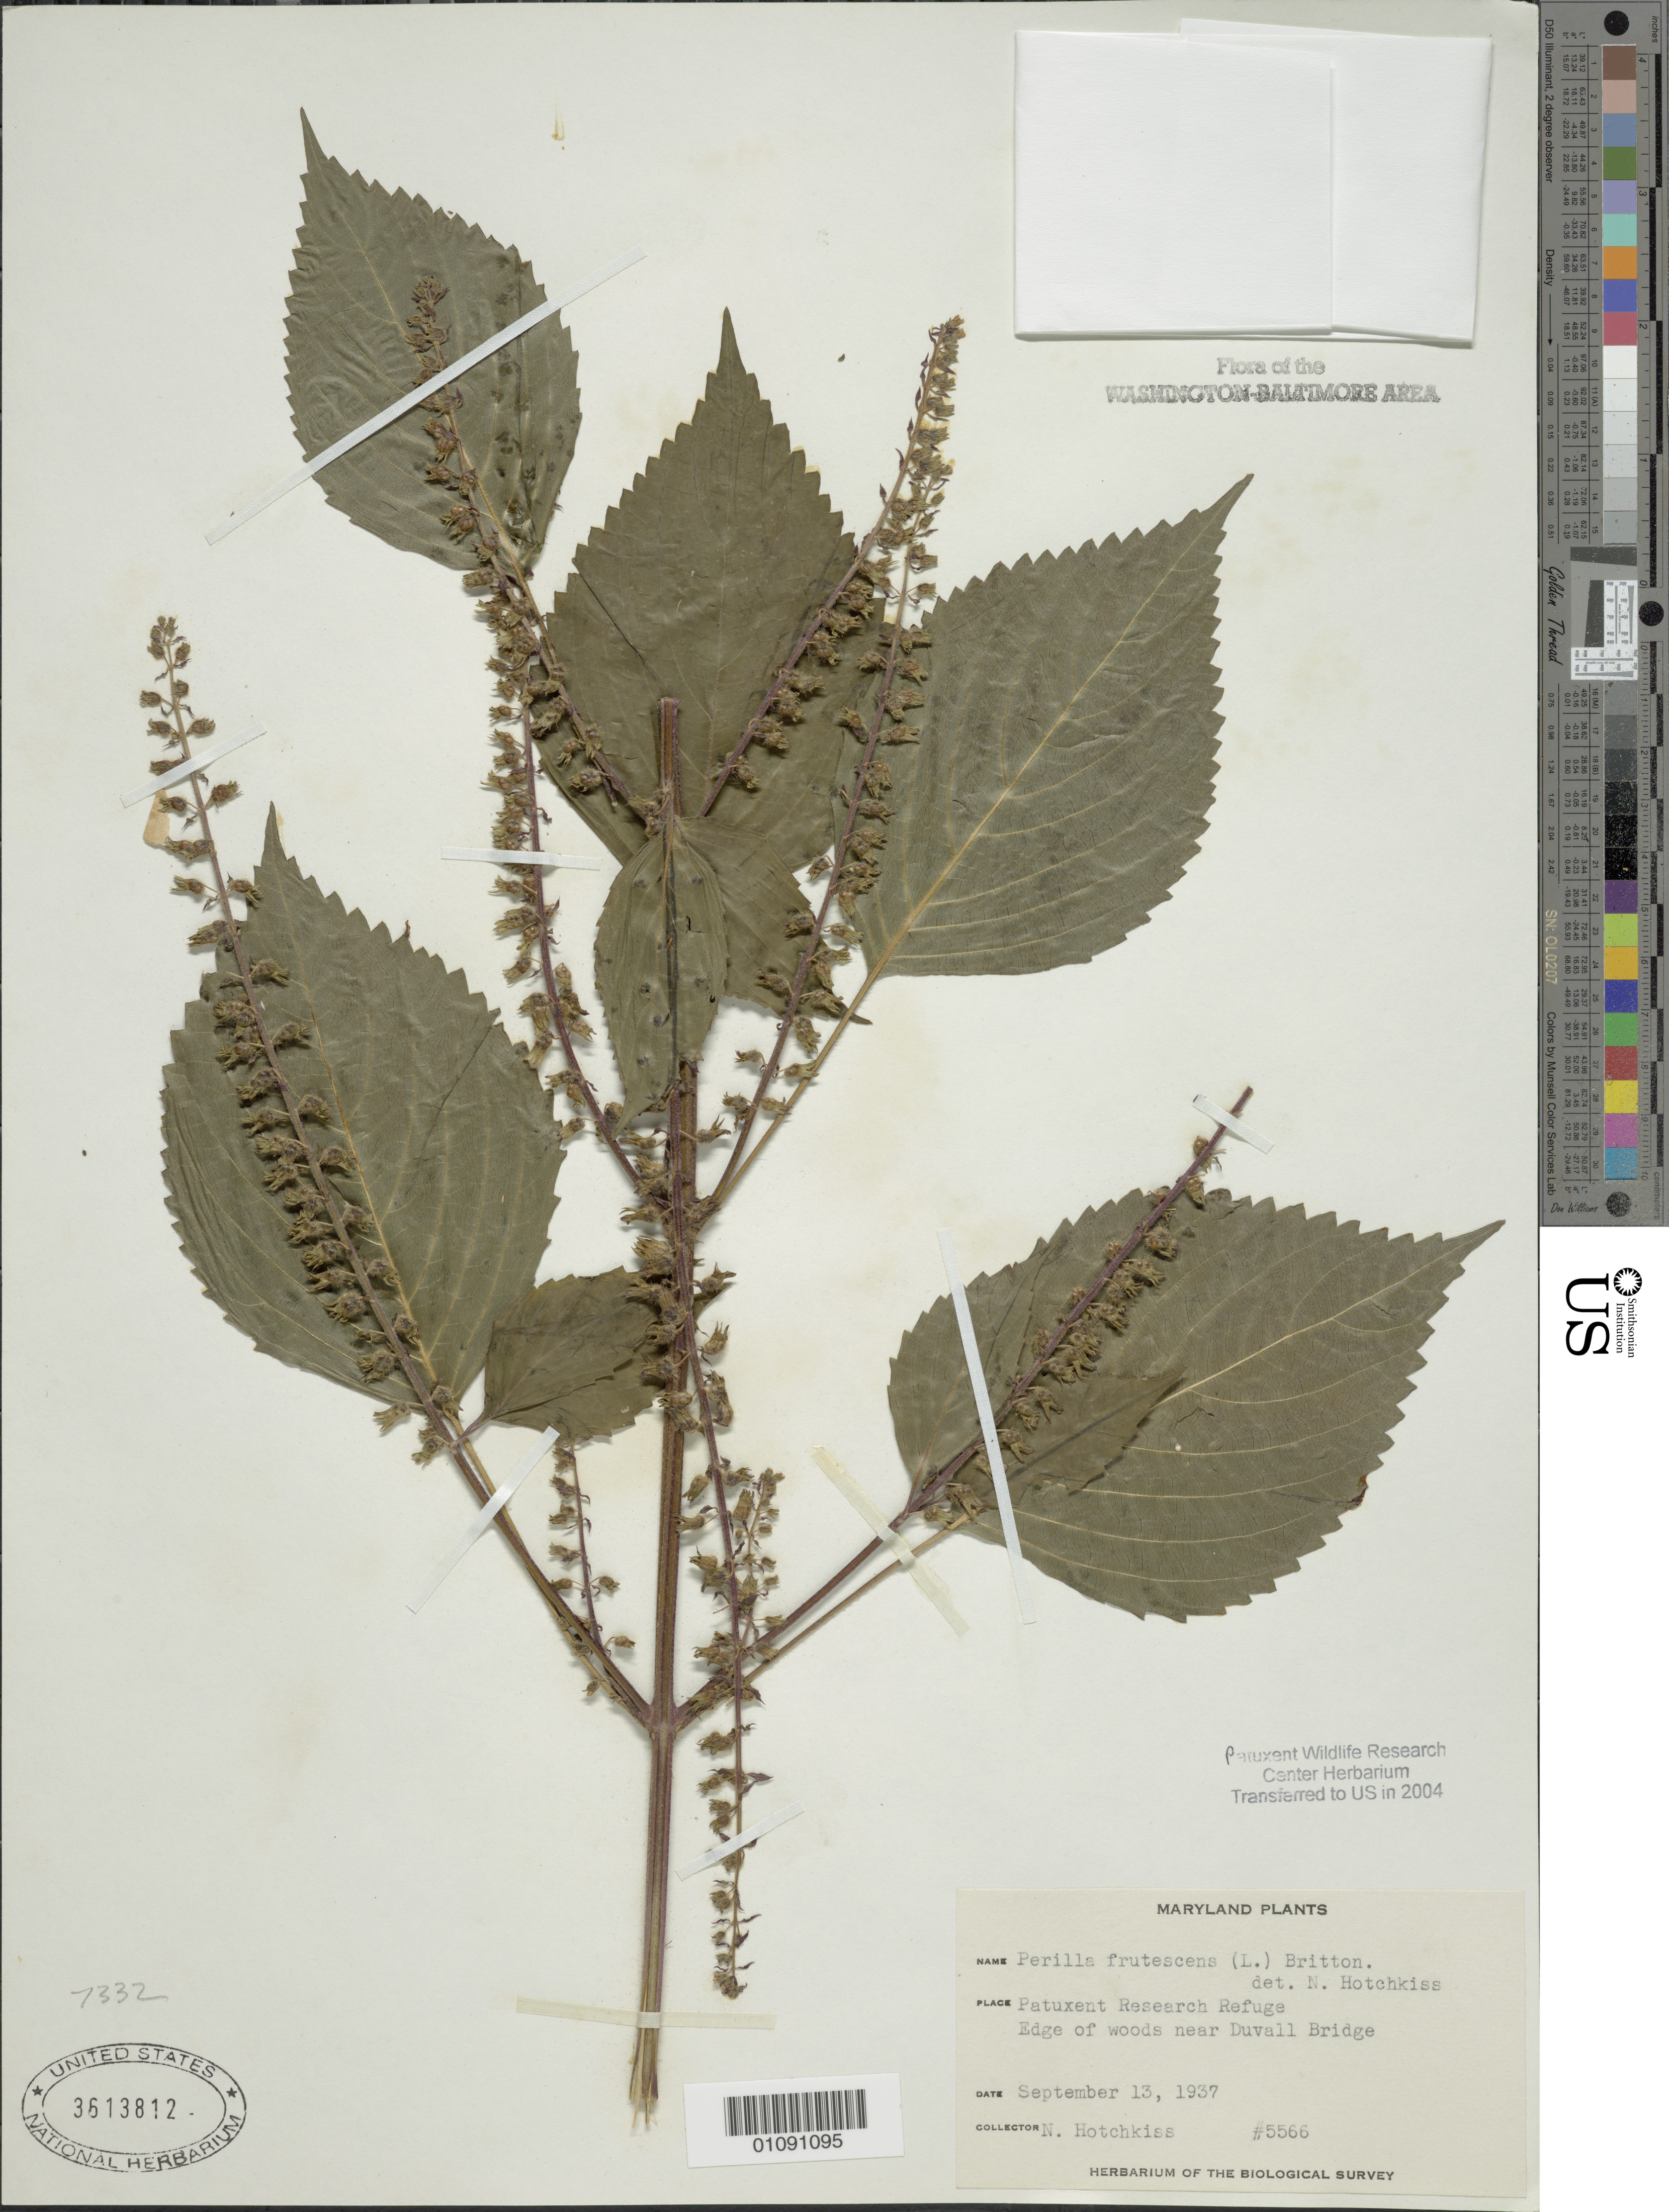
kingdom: Plantae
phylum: Tracheophyta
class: Magnoliopsida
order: Lamiales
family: Lamiaceae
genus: Perilla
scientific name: Perilla frutescens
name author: (L.) Britton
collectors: N. Hotchkiss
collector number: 5566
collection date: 1937-09-13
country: United States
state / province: Maryland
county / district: Prince George's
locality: Patuxent Wildlife Refuge. Near Duvall Bridge.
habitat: Edge of woods.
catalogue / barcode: US 3613812